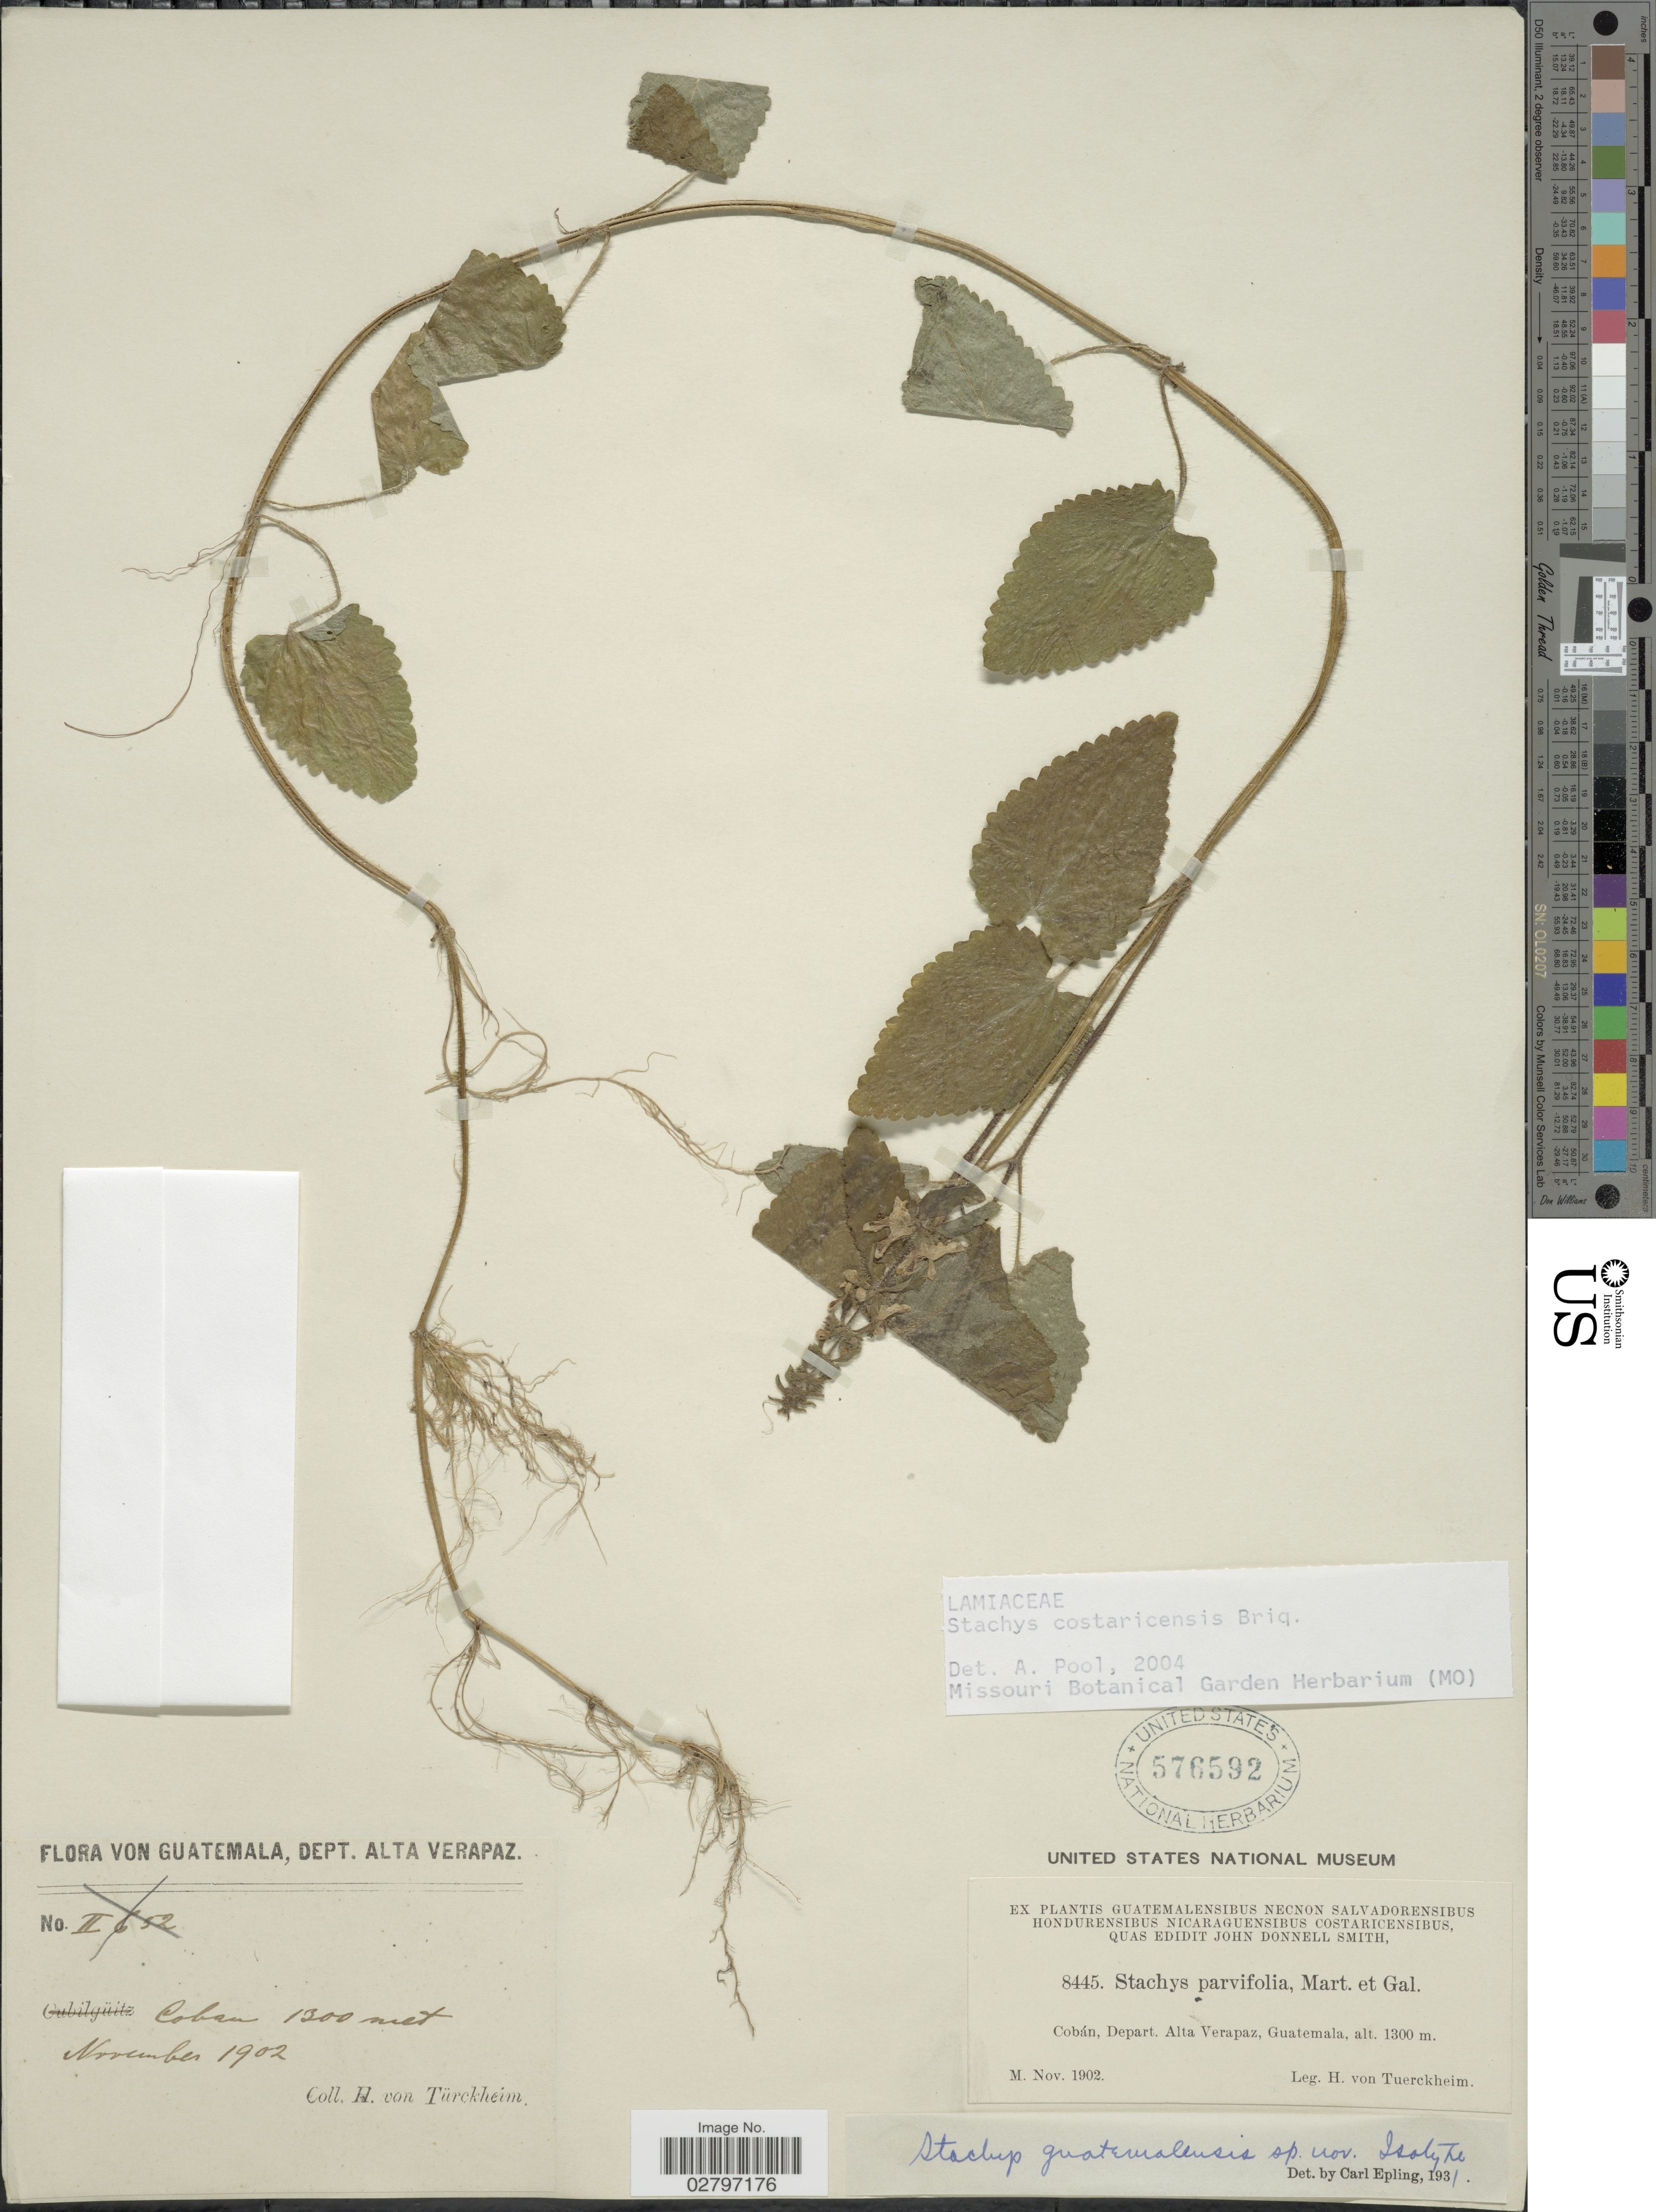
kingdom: Plantae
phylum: Tracheophyta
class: Magnoliopsida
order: Lamiales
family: Lamiaceae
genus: Stachys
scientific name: Stachys costaricensis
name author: Briq.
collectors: H. von Türckheim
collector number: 8445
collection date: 1902-11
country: Guatemala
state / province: Alta Verapaz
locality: Cobán, Depart. Alta Verapaz.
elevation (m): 1300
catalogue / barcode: US 576592